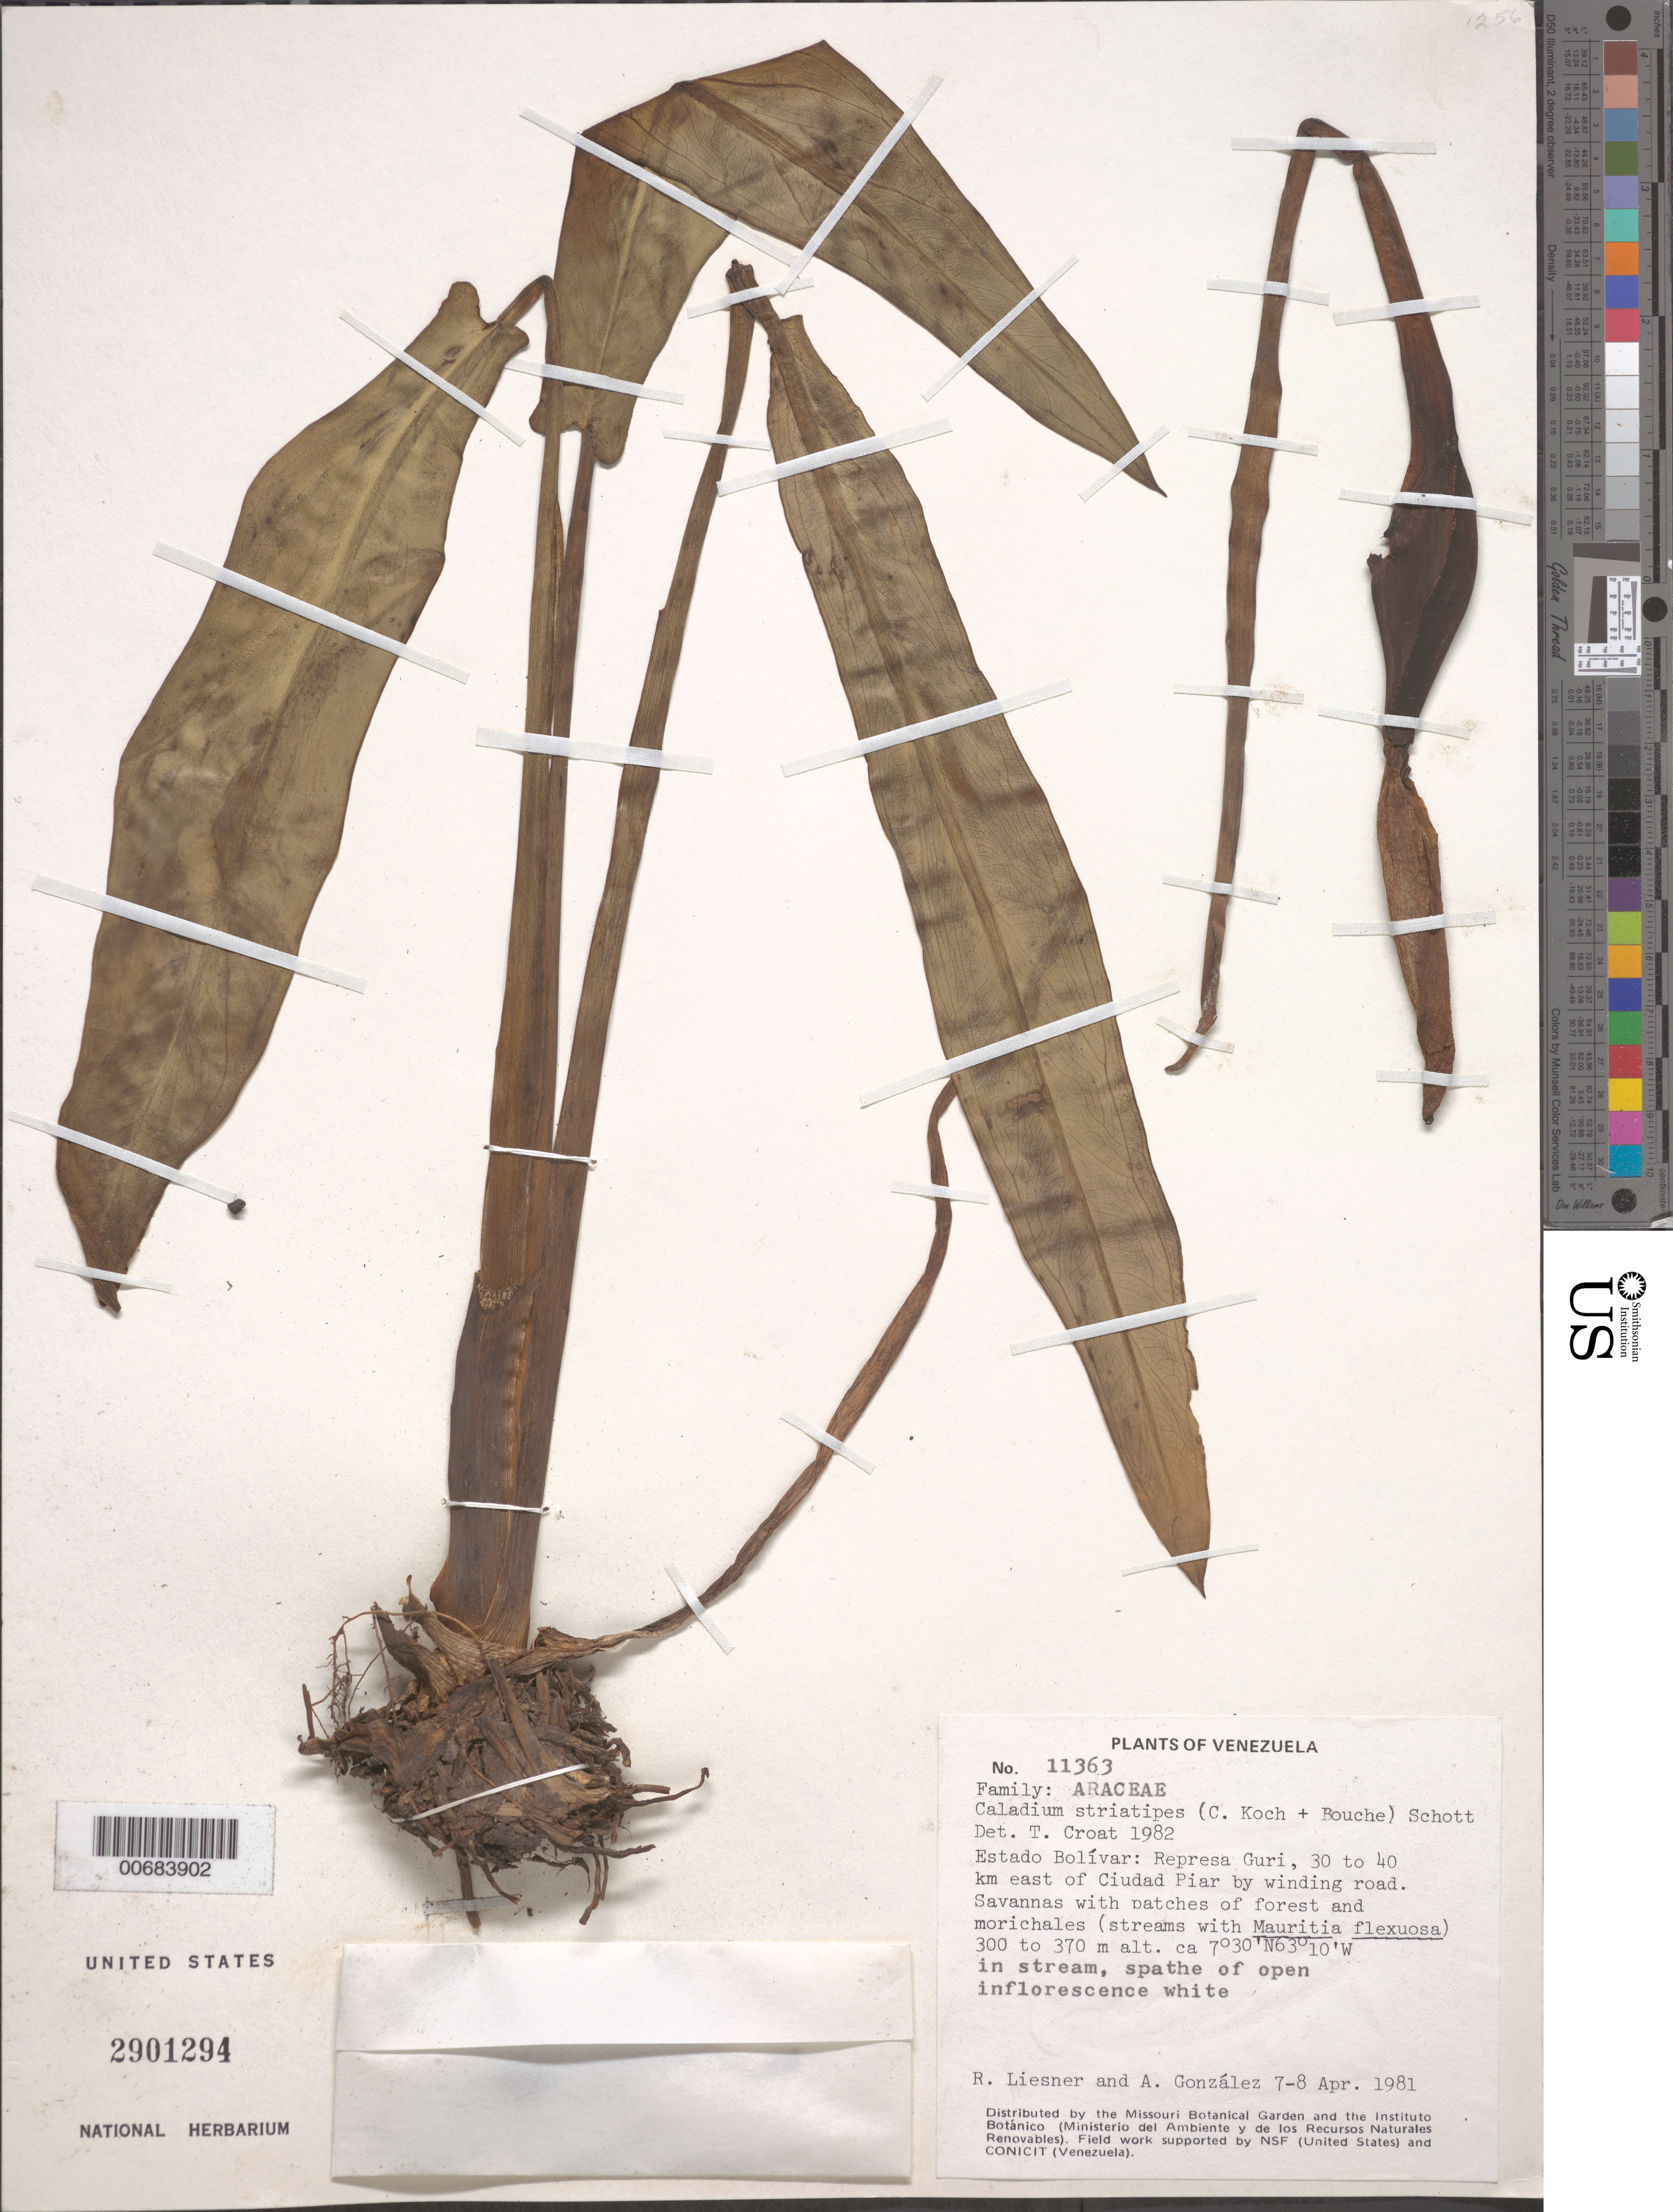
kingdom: Plantae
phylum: Tracheophyta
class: Liliopsida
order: Alismatales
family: Araceae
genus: Xanthosoma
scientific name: Xanthosoma striatipes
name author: (Kunth & C.D. Bouché) Madison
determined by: Croat, Thomas B., Missouri Botanical Garden (MO)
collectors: R. L. Liesner & A. C. González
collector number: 11363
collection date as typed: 7-Apr-81 to 8-Apr-81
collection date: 1981-04-07/1981-04-08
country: Venezuela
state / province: Bolívar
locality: Represa Guri, 30-40 km E of Ciudad Piar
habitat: Savannas with patches of forest and morichales; in stream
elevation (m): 300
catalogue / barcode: US 2901294